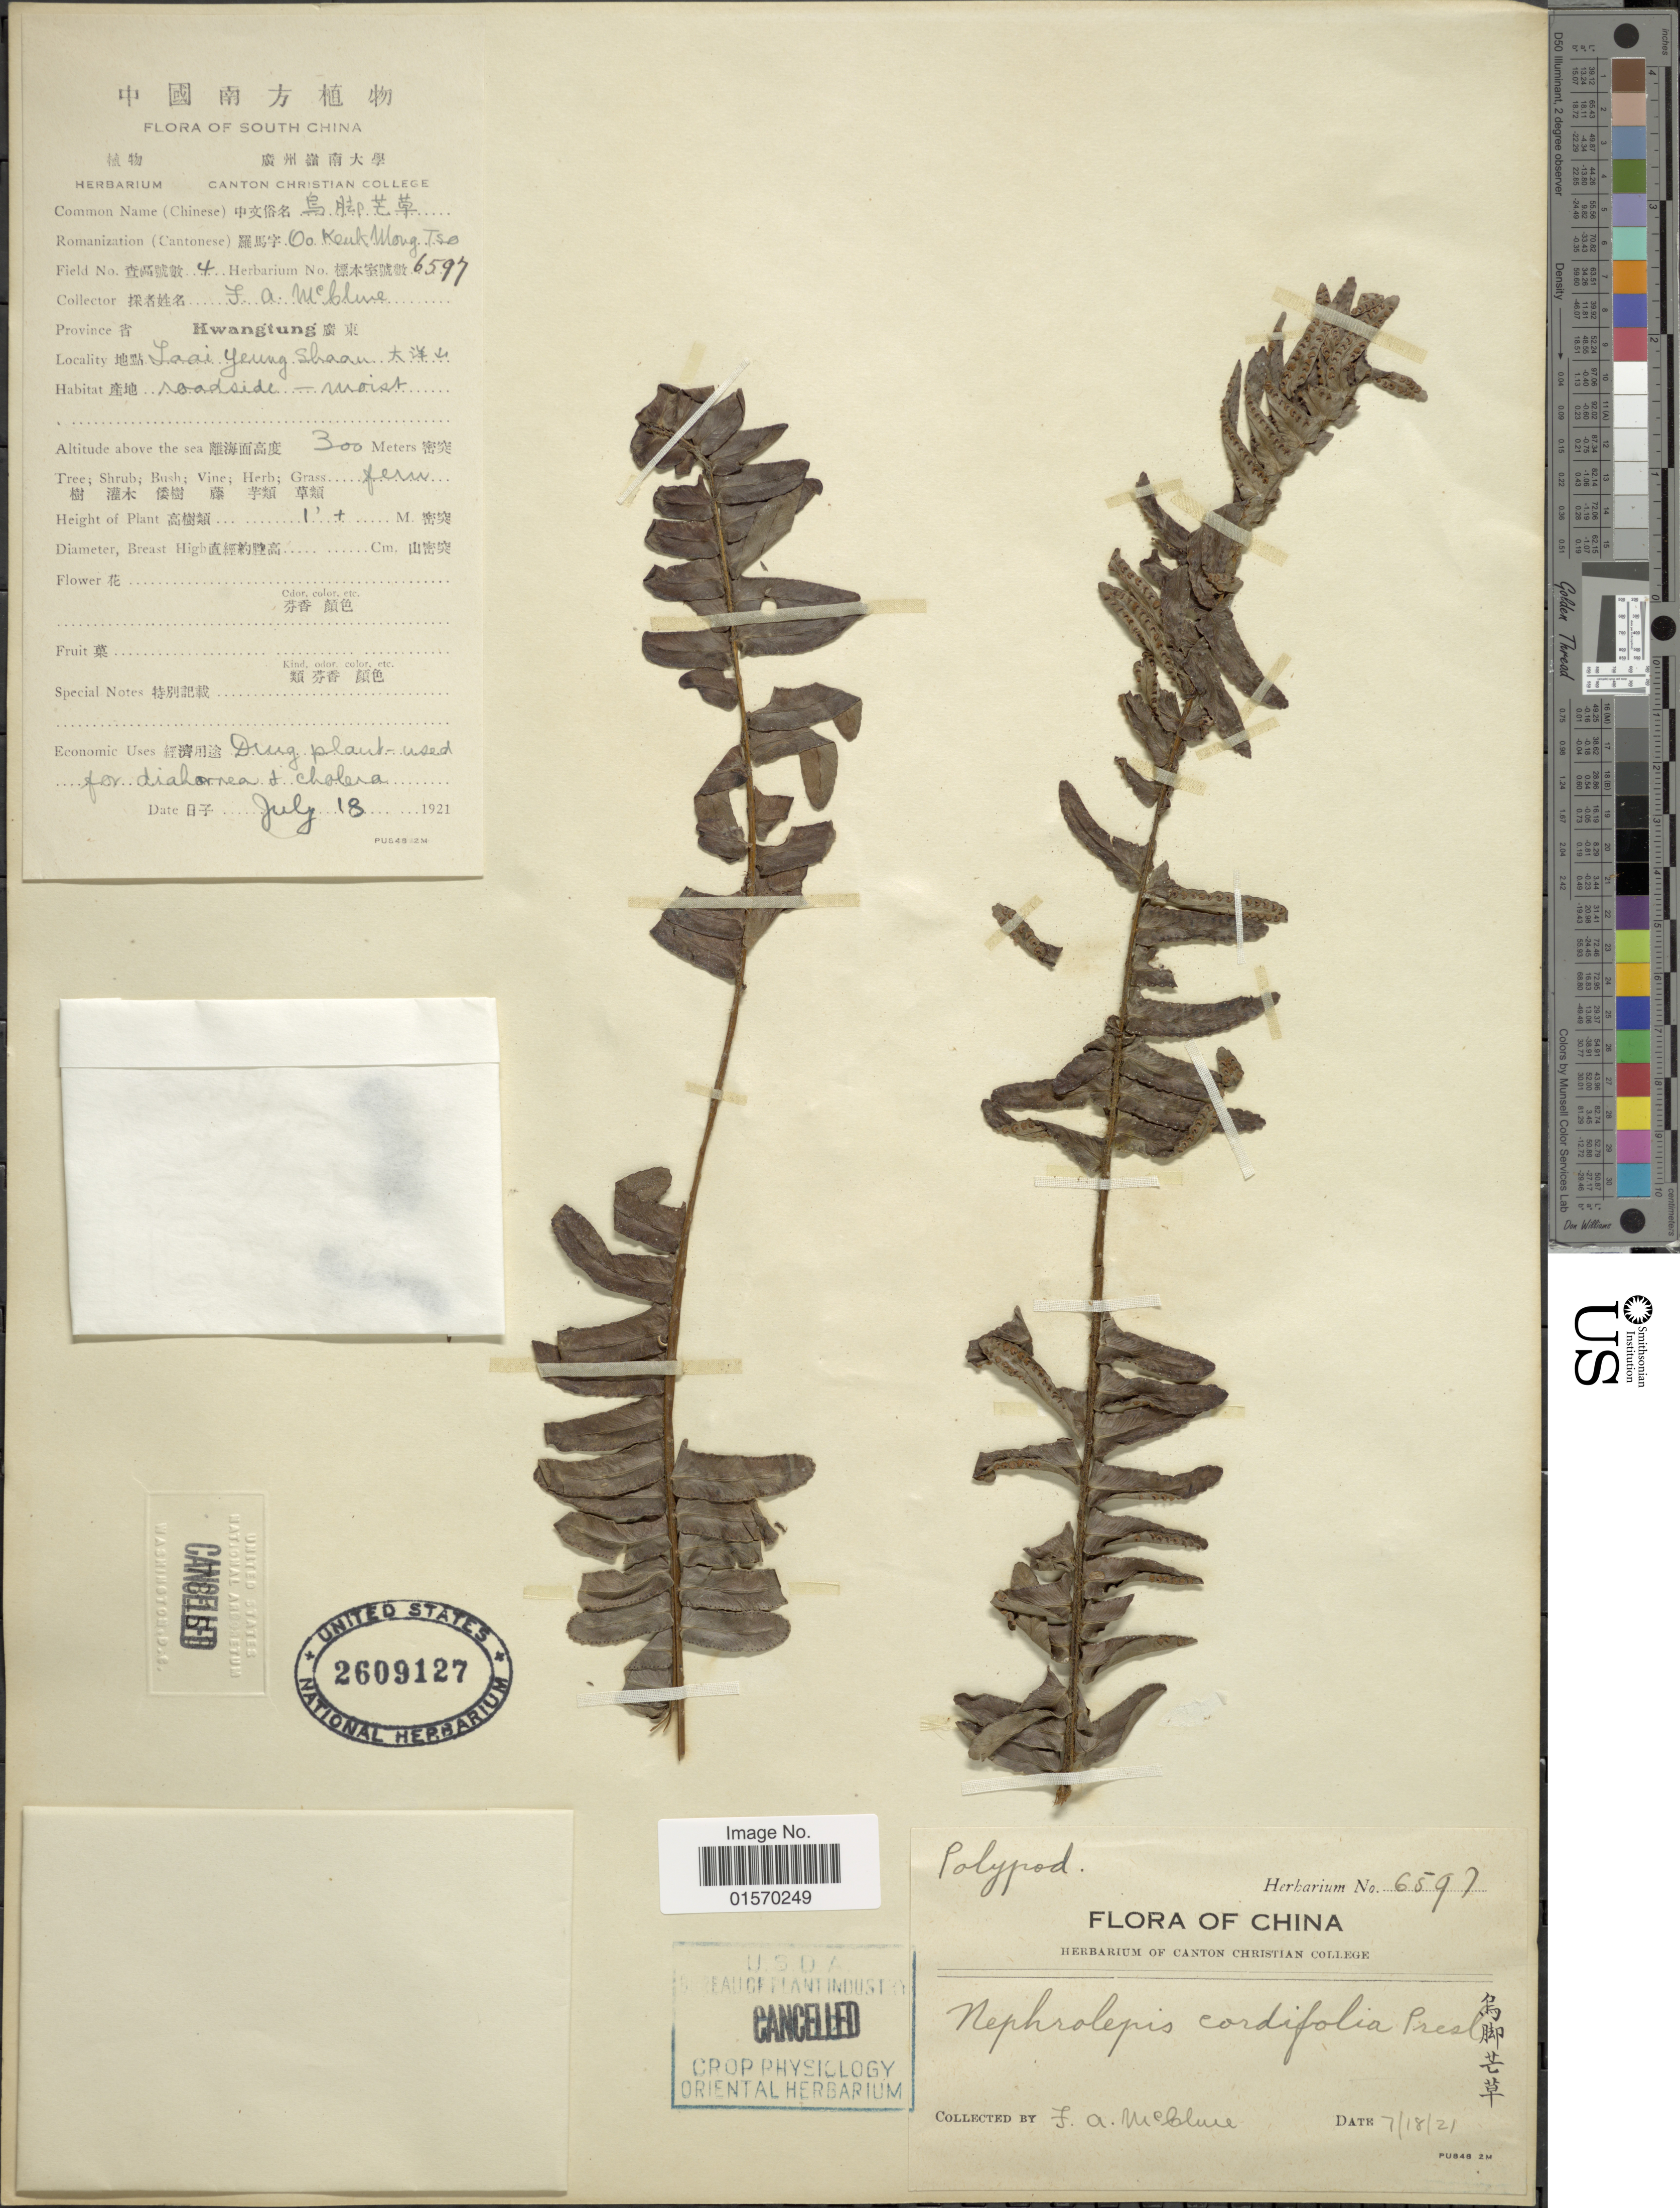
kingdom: Plantae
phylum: Tracheophyta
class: Polypodiopsida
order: Polypodiales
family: Nephrolepidaceae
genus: Nephrolepis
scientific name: Nephrolepis cordifolia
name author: (L.) C. Presl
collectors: F. A. McClure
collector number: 4/6597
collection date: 1921-07-18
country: China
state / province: Guangdong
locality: Kwangtung. Taai Yeung Shaan [interpreted]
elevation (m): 300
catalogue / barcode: US 2609127